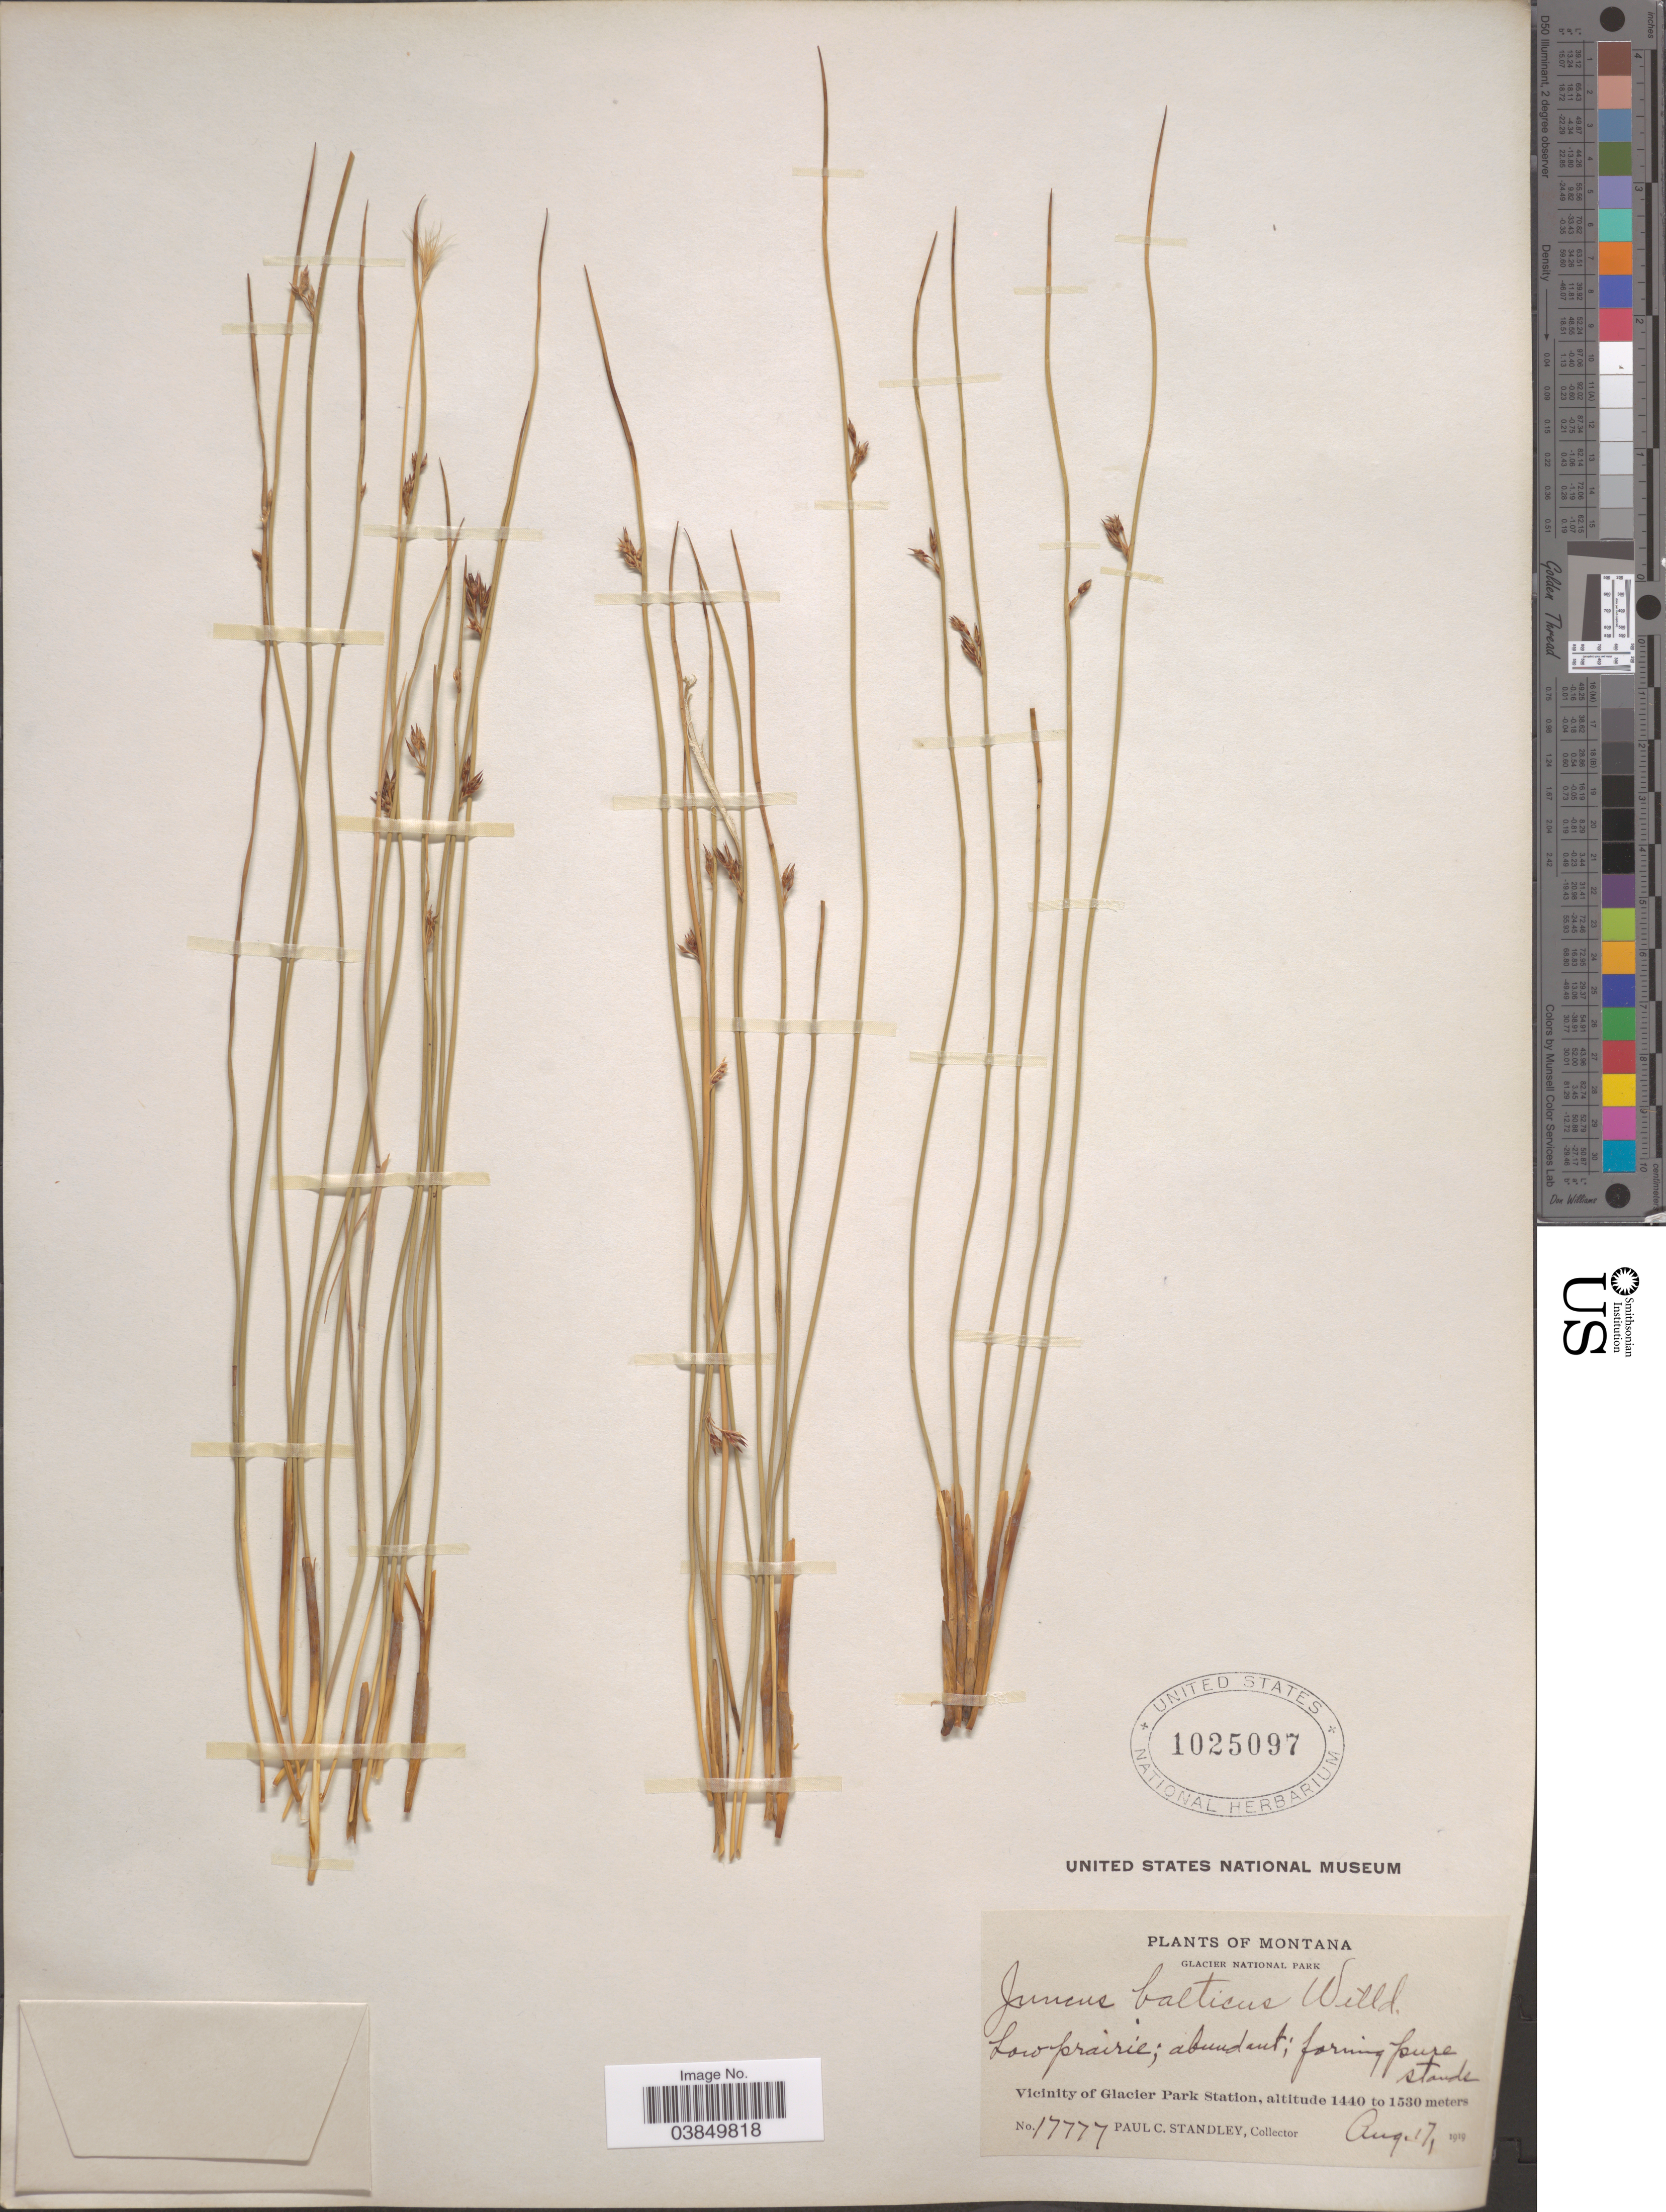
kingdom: Plantae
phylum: Tracheophyta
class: Liliopsida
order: Poales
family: Juncaceae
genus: Juncus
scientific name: Juncus balticus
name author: Willd.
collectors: P. C. Standley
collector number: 17777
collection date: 1919-08-17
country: United States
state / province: Montana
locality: Glacier National Park. Vicinity of Glacier Park Station.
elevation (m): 1440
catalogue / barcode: US 1025097